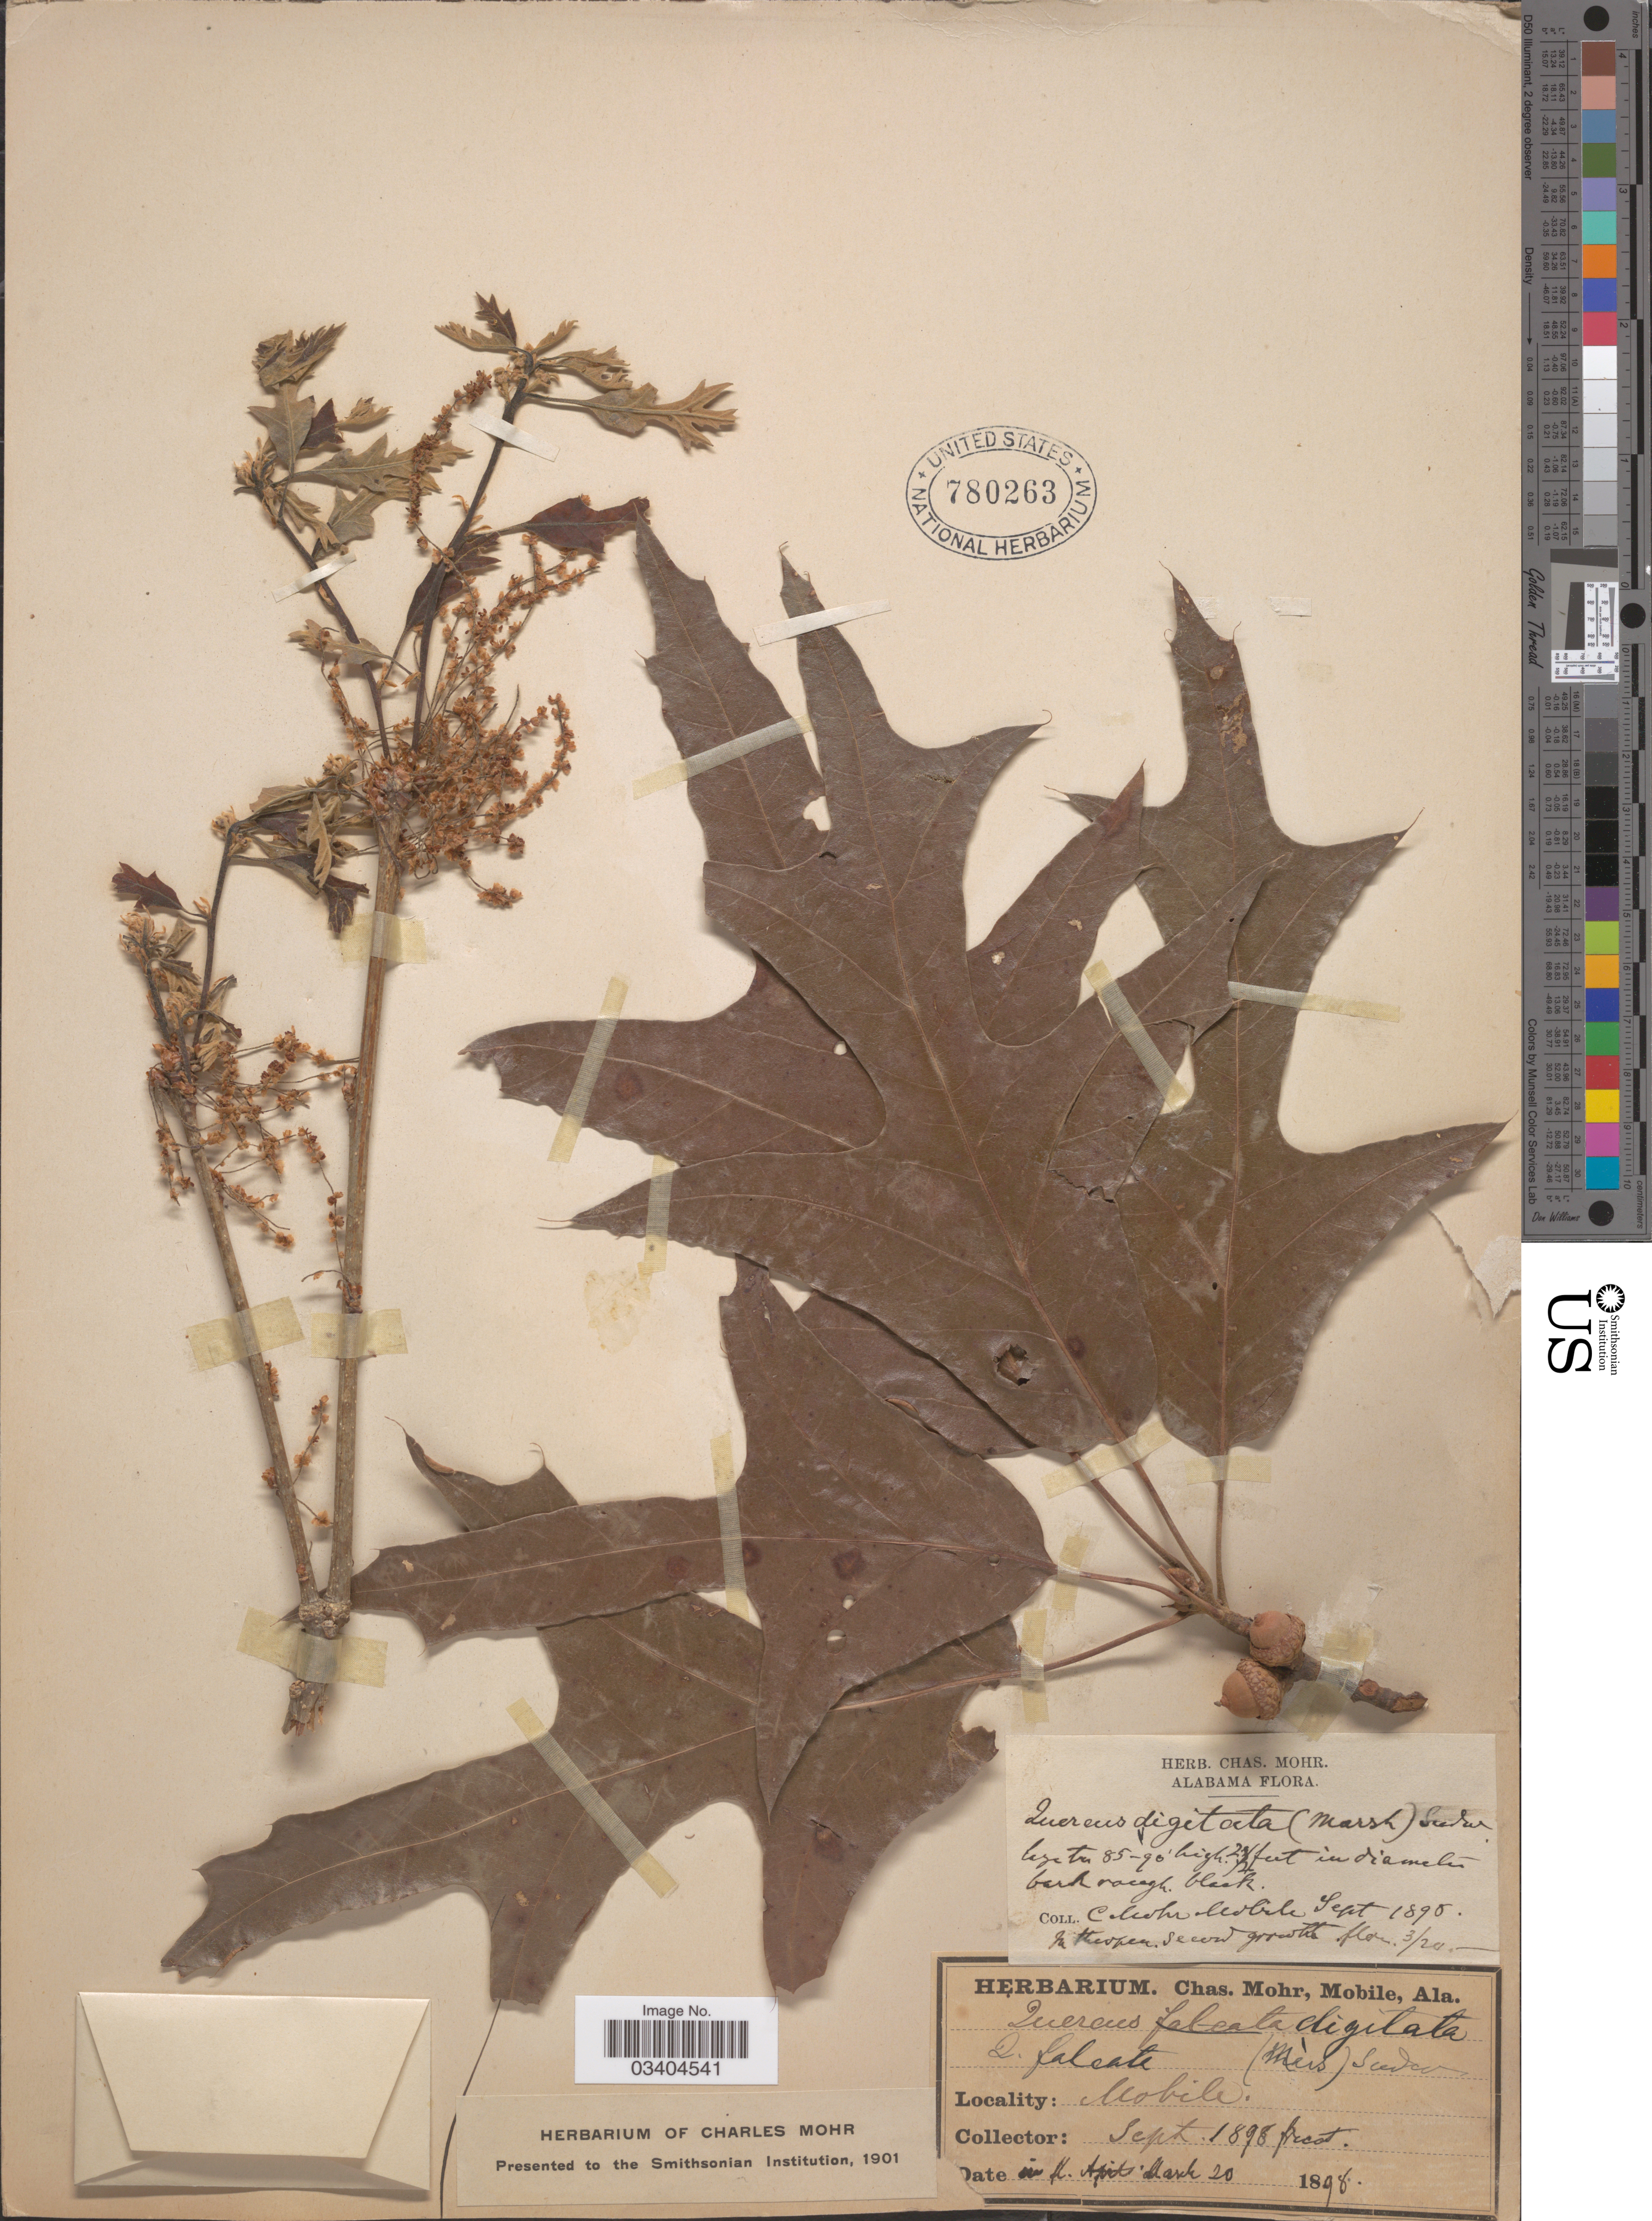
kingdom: Plantae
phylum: Tracheophyta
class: Magnoliopsida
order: Fagales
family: Fagaceae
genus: Quercus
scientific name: Quercus falcata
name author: Michx.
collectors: Mohr, C. T. (herbarium)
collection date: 1898-03-20/1898-09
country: United States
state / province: Alabama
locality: Mobile.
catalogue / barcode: US 780263